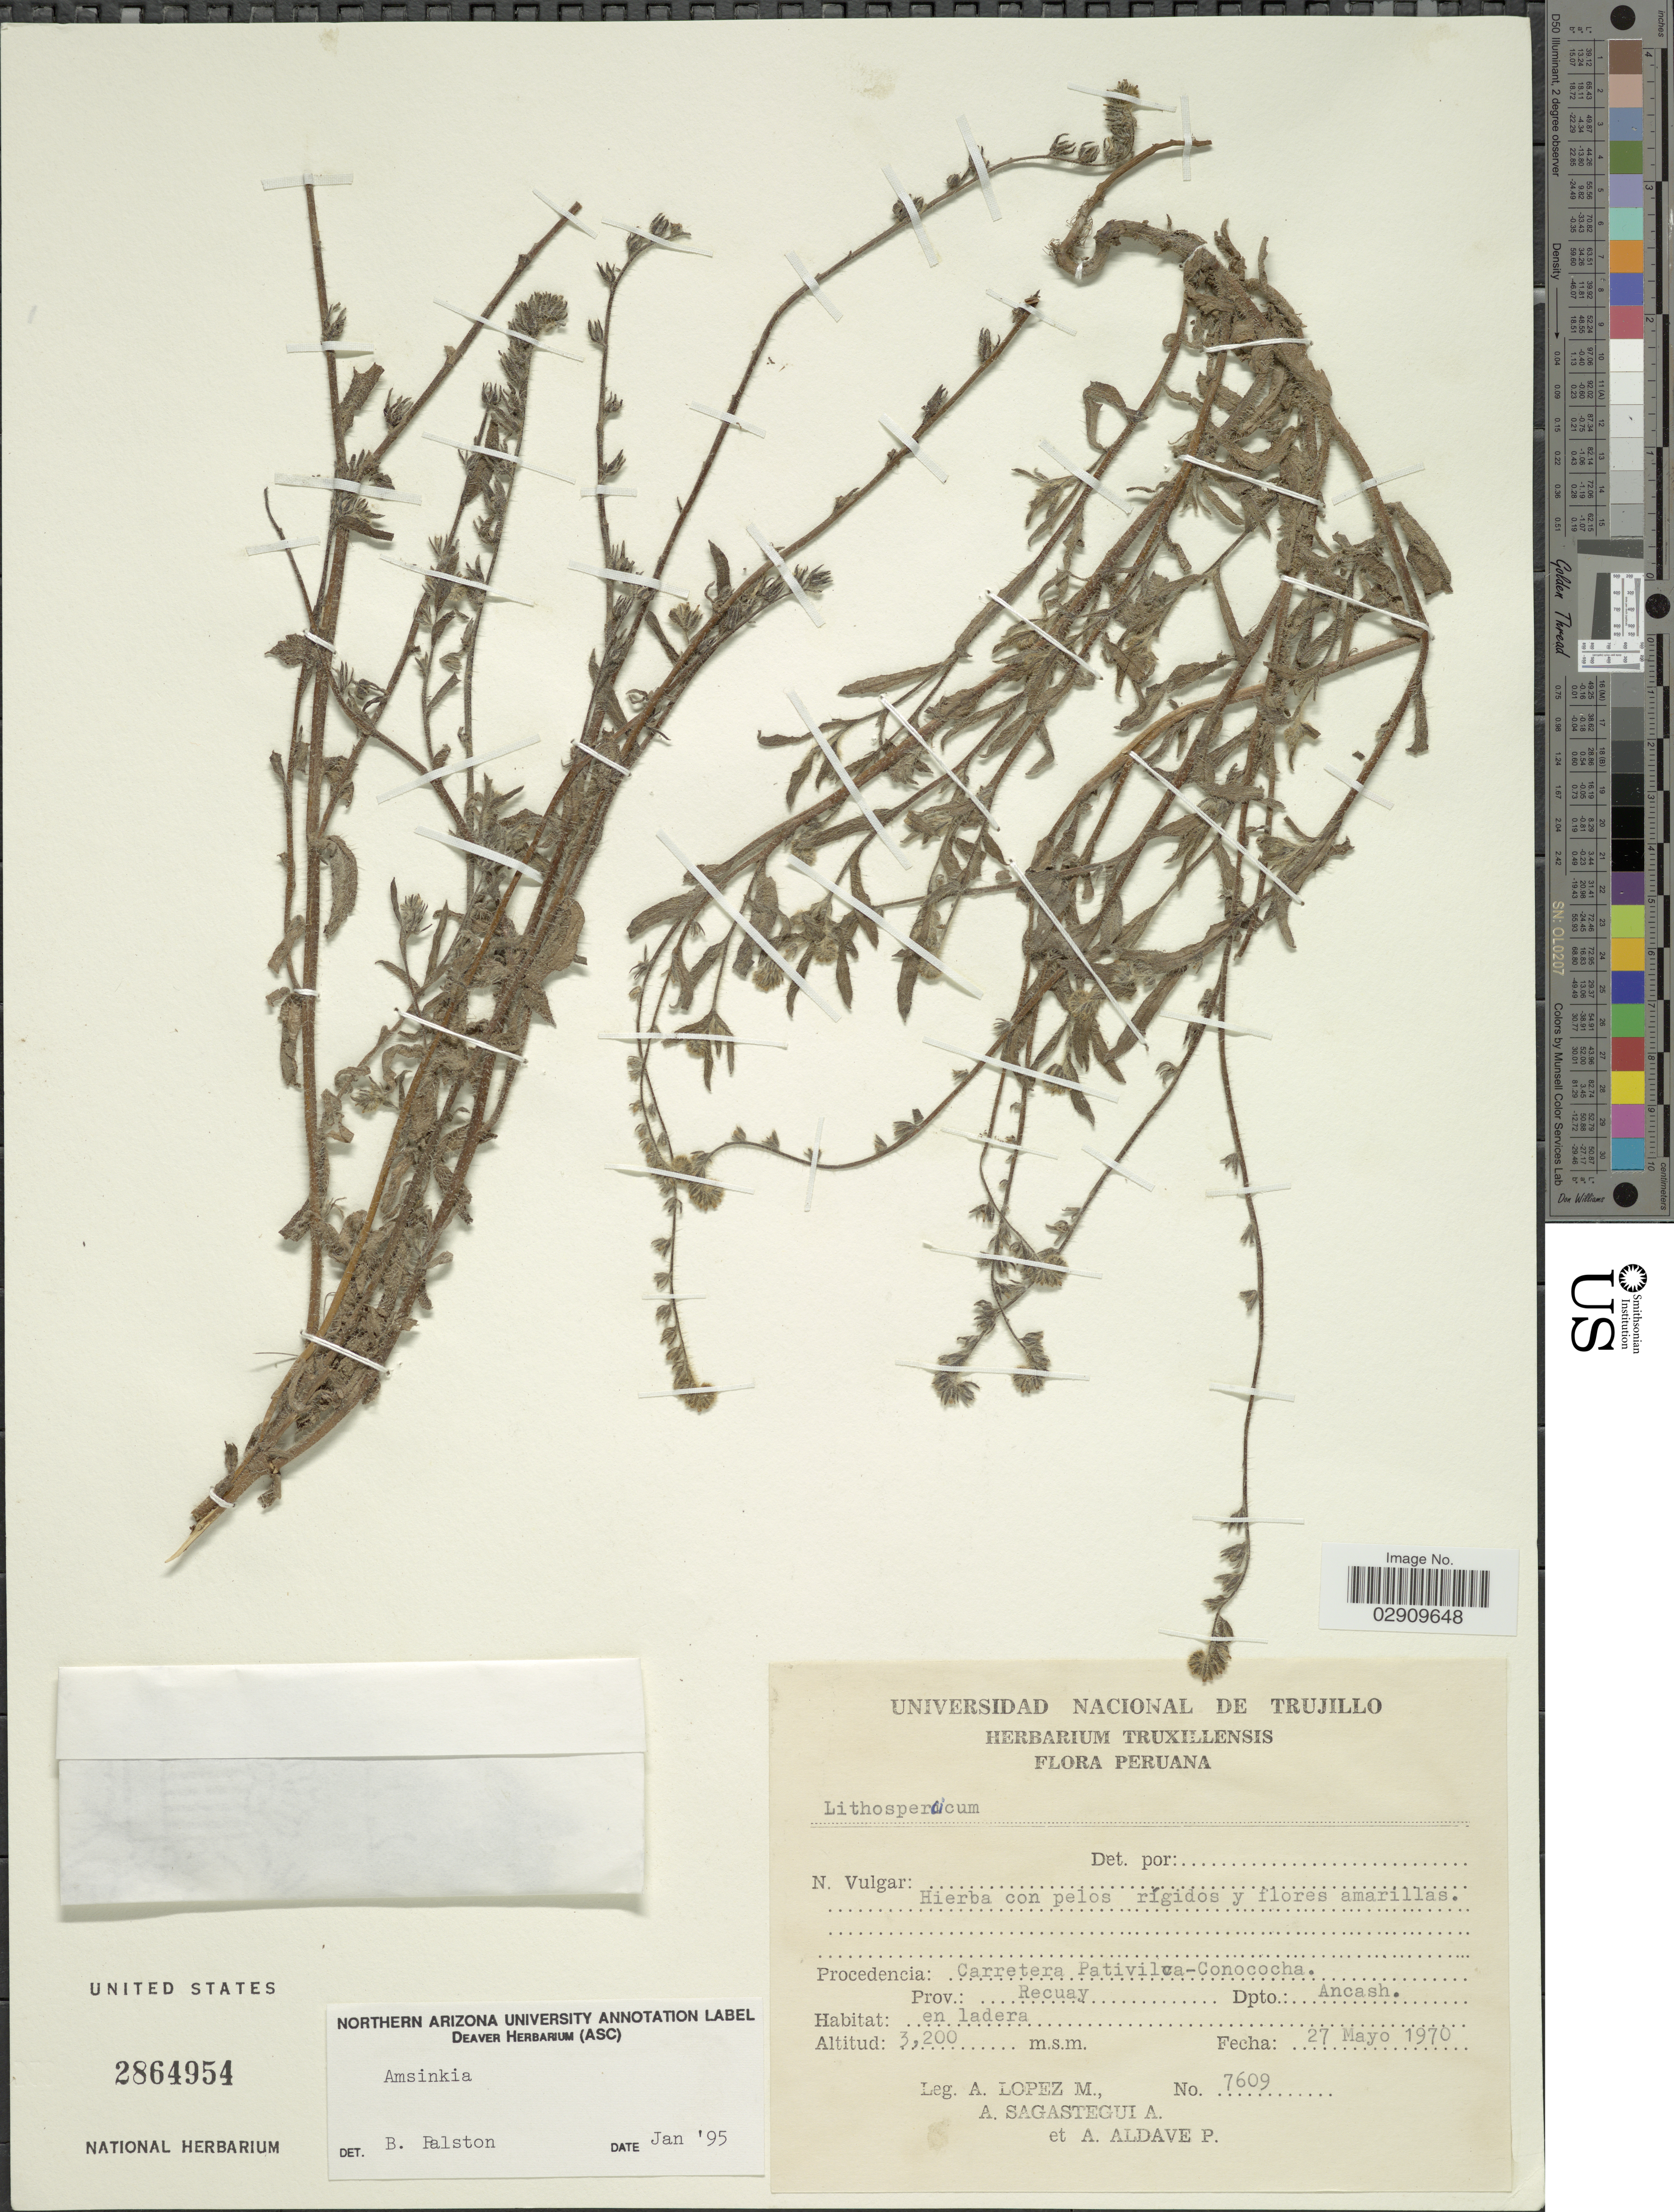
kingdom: Plantae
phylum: Tracheophyta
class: Magnoliopsida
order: Boraginales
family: Boraginaceae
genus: Amsinckia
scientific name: Amsinckia sp.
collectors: A. López M., A. Sagástegui A. & A. Aldave P.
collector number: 7609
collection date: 1970-05-27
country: Peru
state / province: Ancash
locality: Procedencia Carretera Pativilca-Conococha, Prov. Recuay, Dpto. Ancash.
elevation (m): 3200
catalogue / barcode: US 2864954